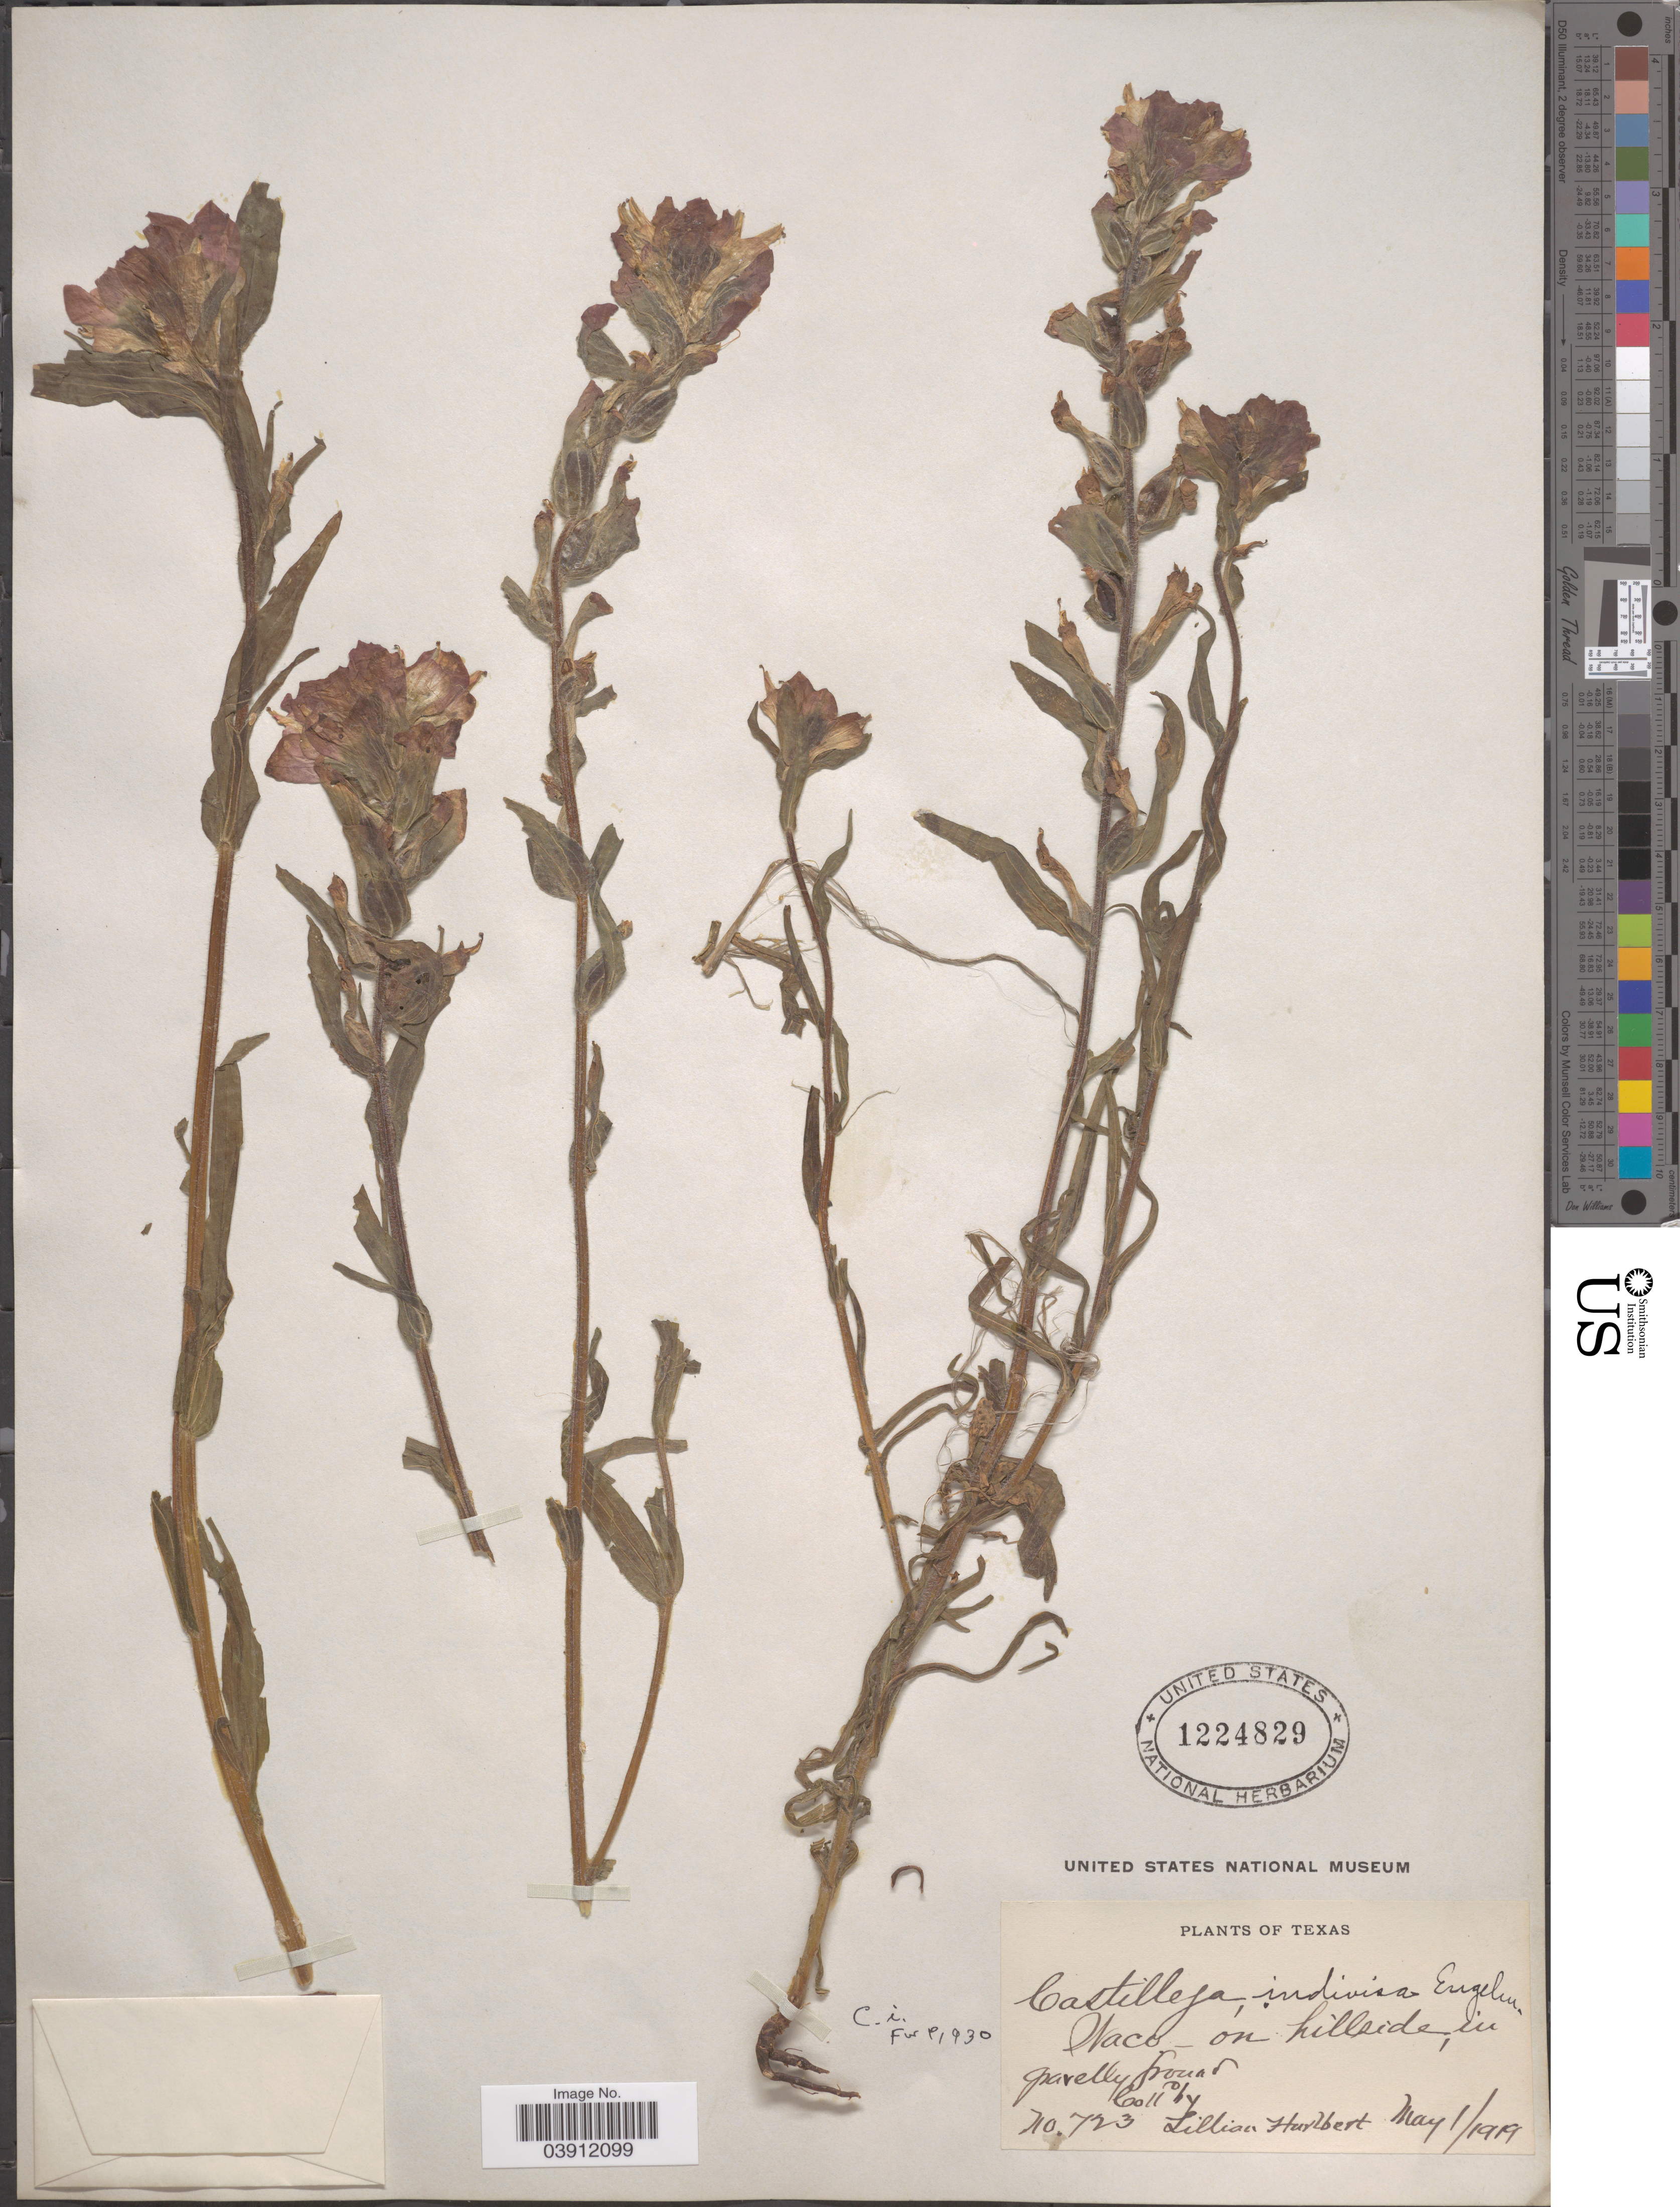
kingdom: Plantae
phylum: Tracheophyta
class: Magnoliopsida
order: Lamiales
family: Orobanchaceae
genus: Castilleja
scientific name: Castilleja indivisa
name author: Engelm. in Engelm. & A. Gray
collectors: L. Hurlbert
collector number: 723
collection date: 1919-05-01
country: United States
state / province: Texas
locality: Waco - on hillside.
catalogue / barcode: US 1224829